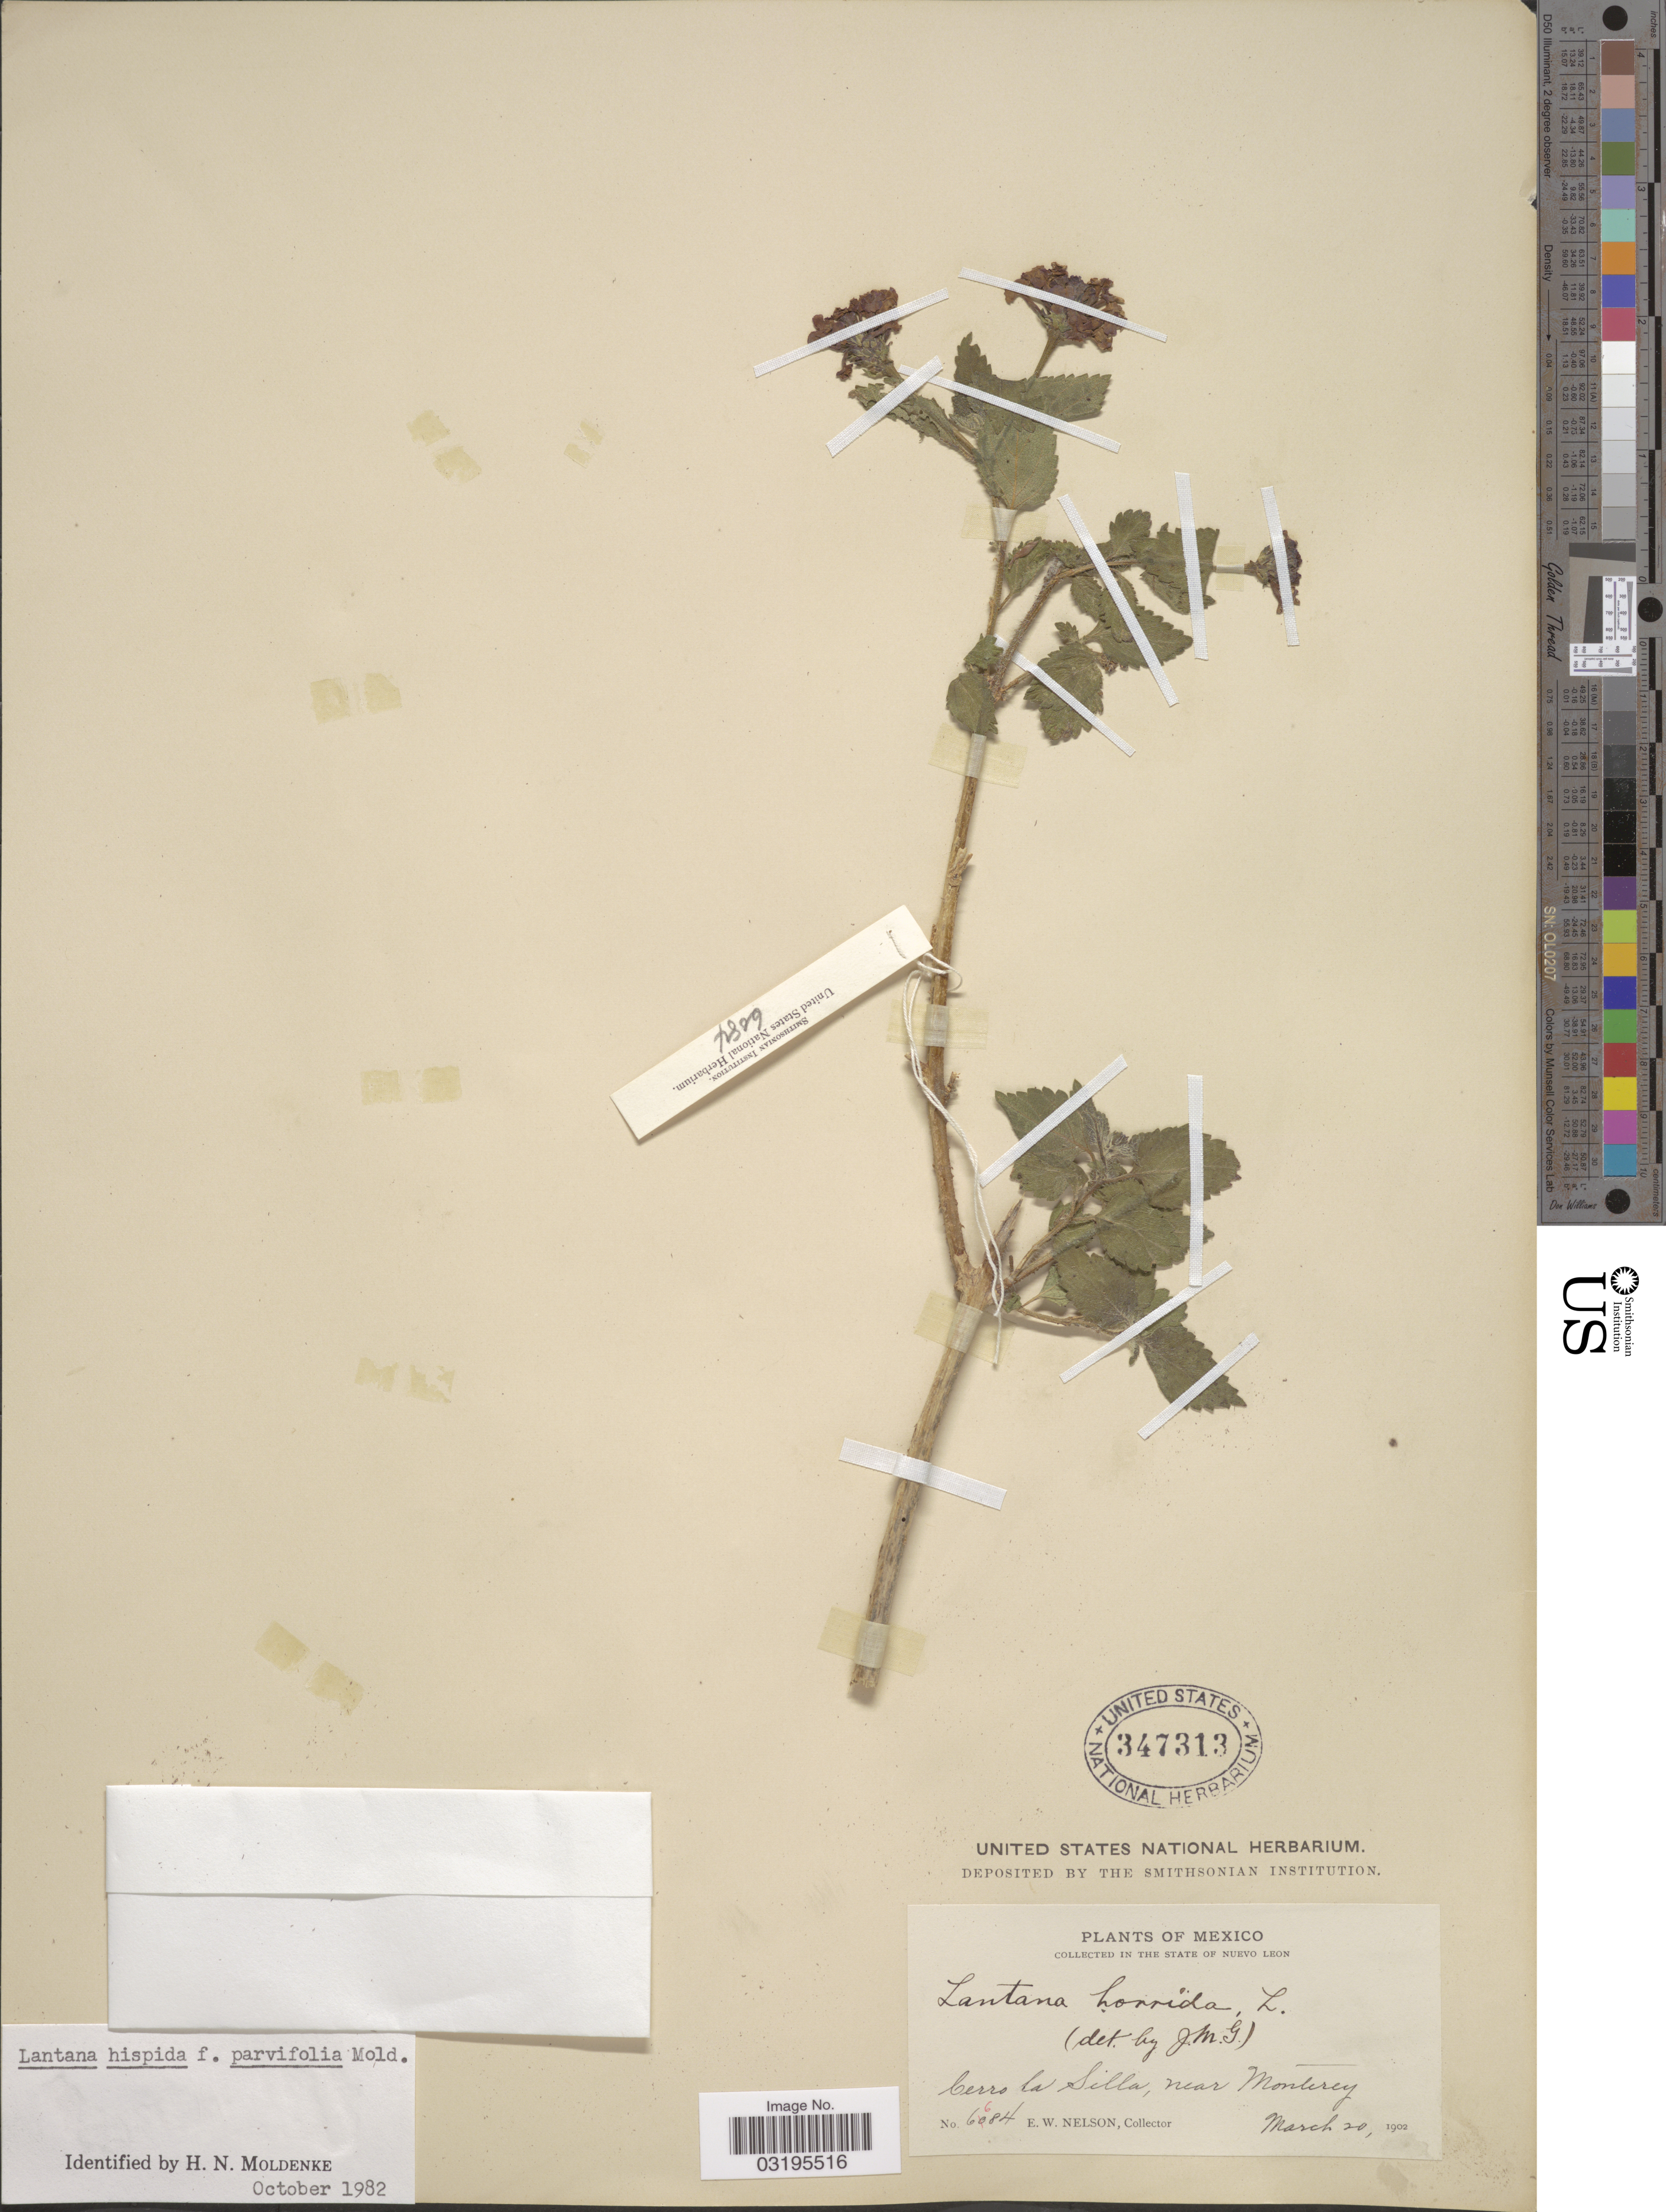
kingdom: Plantae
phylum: Tracheophyta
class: Magnoliopsida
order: Lamiales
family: Verbenaceae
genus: Lantana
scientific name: Lantana hispida f. parvifolia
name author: Kunth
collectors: E. W. Nelson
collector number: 6684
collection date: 1902-03-20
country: Mexico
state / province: Nuevo León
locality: Cerro La Silla, near Monterey.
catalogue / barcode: US 347313